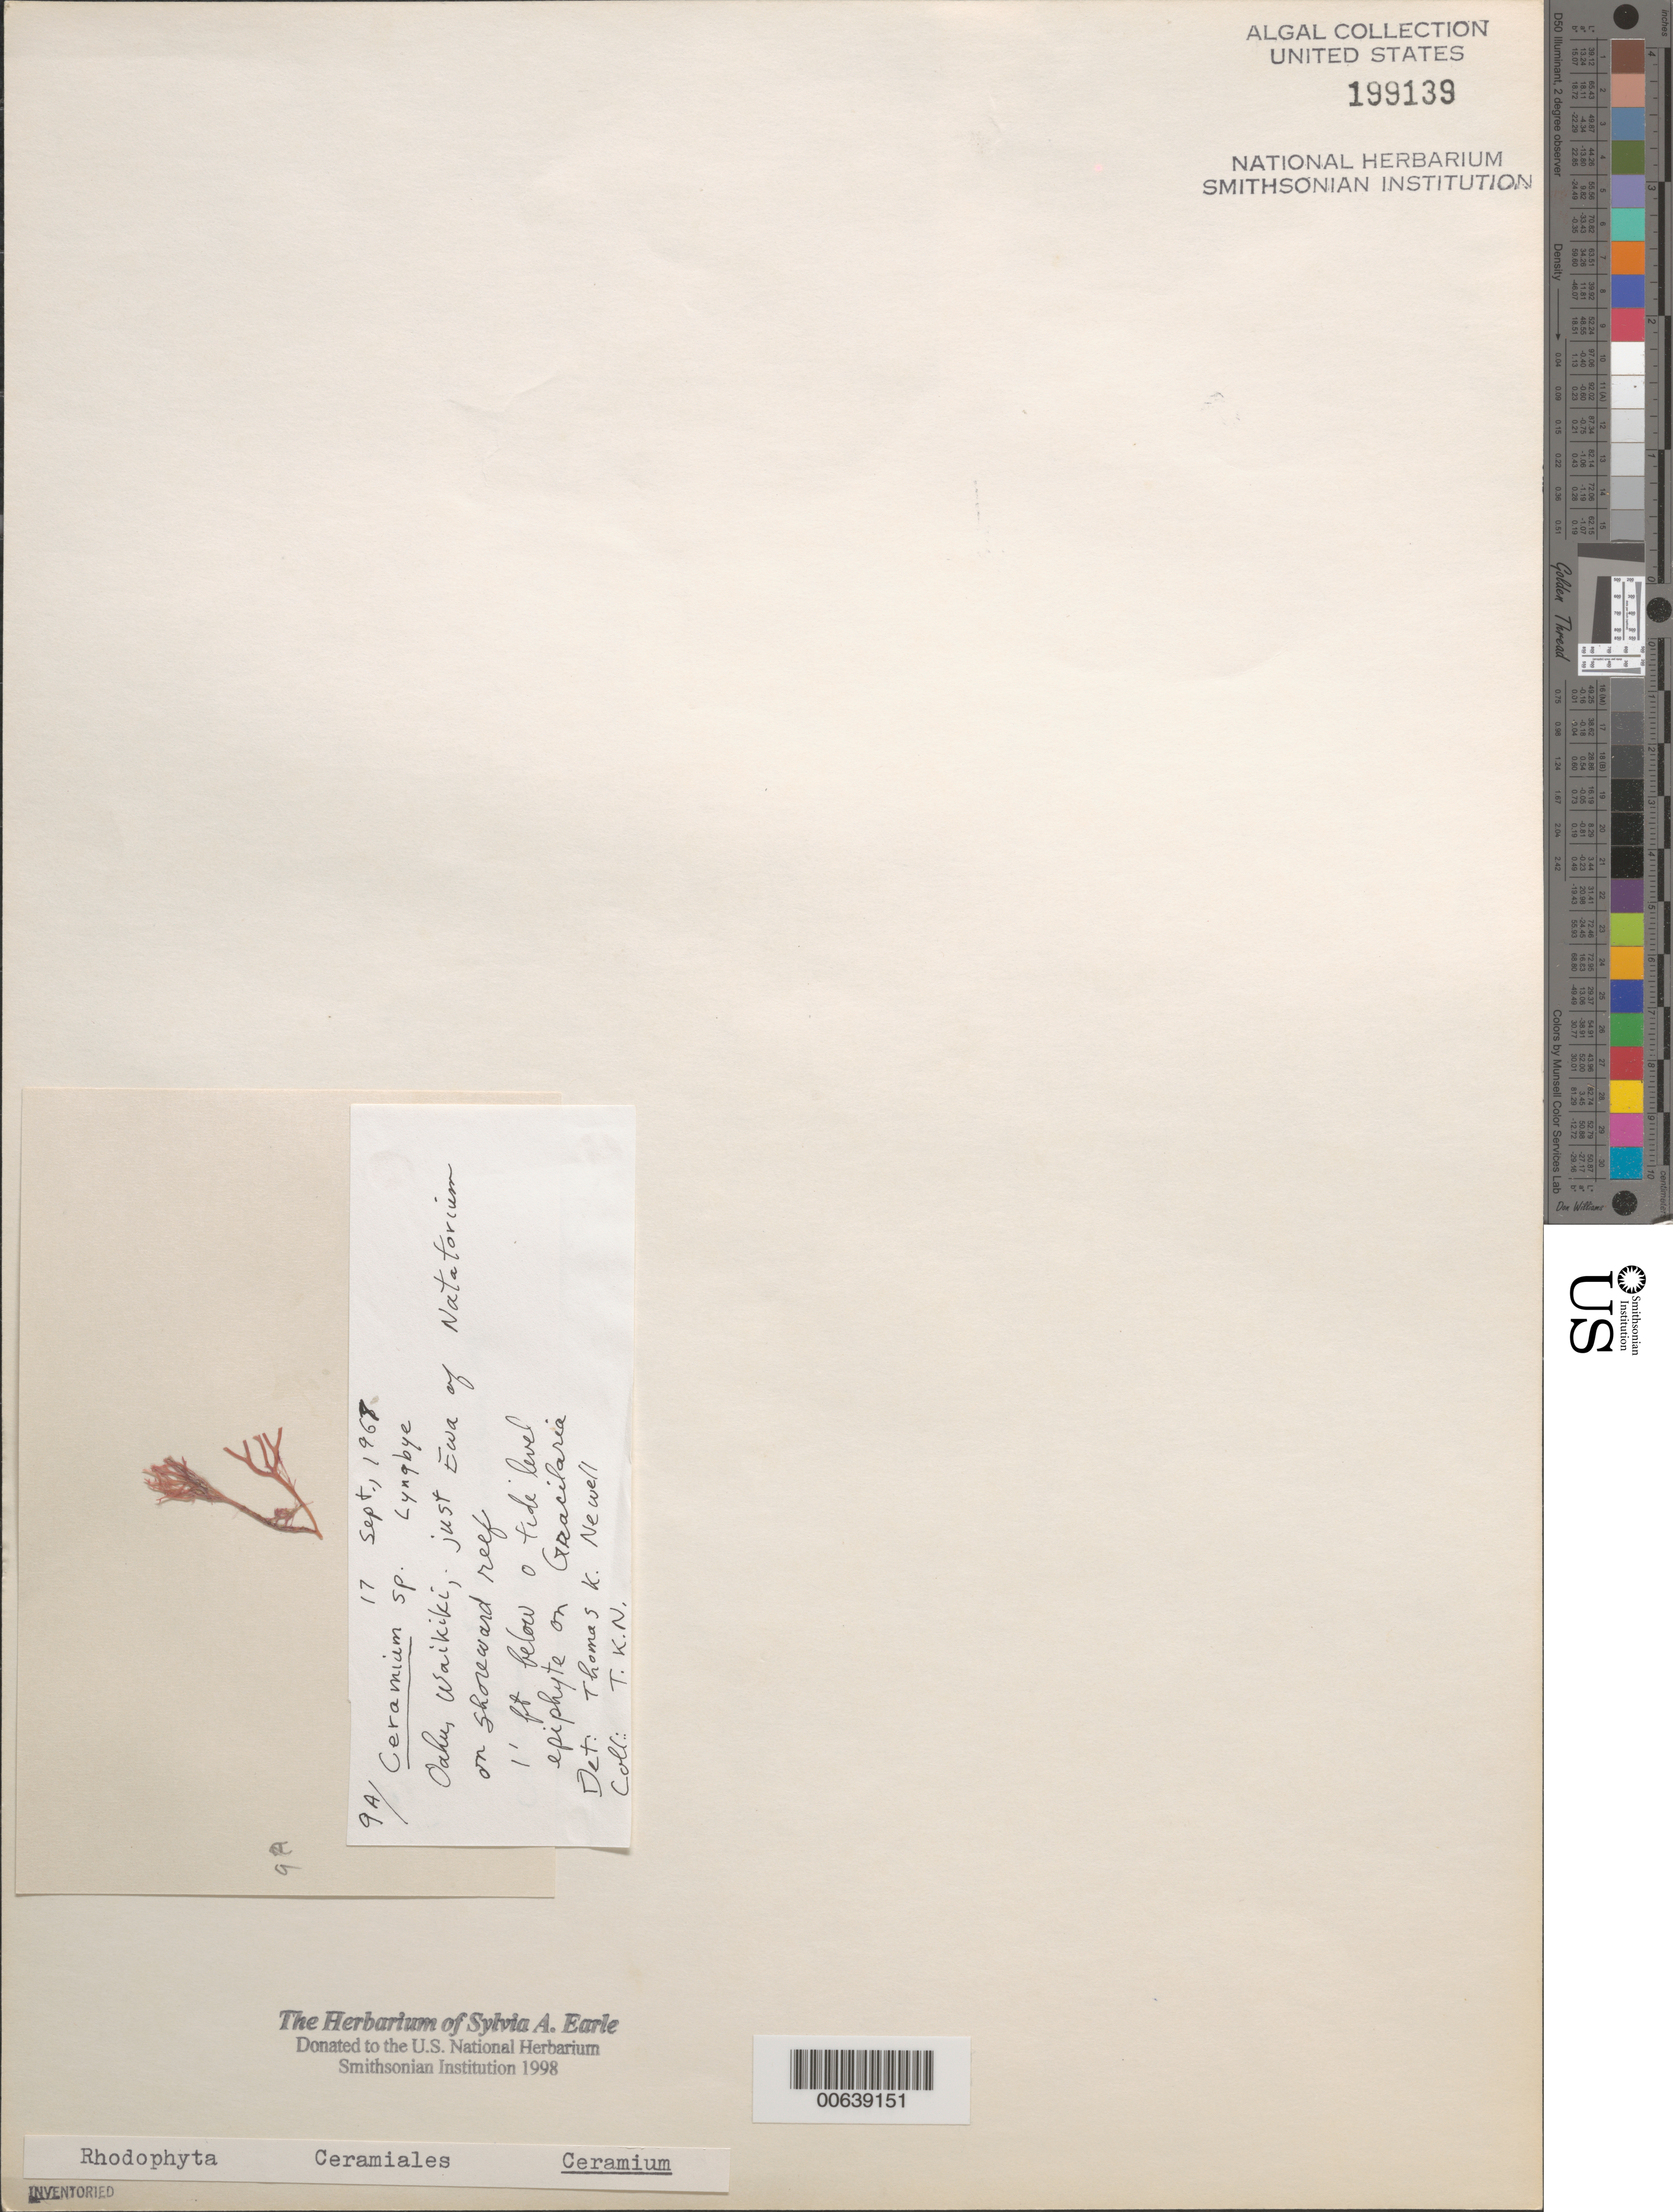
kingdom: Plantae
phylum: Rhodophyta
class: Florideophyceae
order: Ceramiales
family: Ceramiaceae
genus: Ceramium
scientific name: Ceramium sp.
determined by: Newell, Thomas K.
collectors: T. K. Newell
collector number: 9a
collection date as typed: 17 Sep 1967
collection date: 1967-09-17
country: United States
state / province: Hawaii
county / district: Honolulu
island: Oahu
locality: Waikiki near Natatorium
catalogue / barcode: US 199139